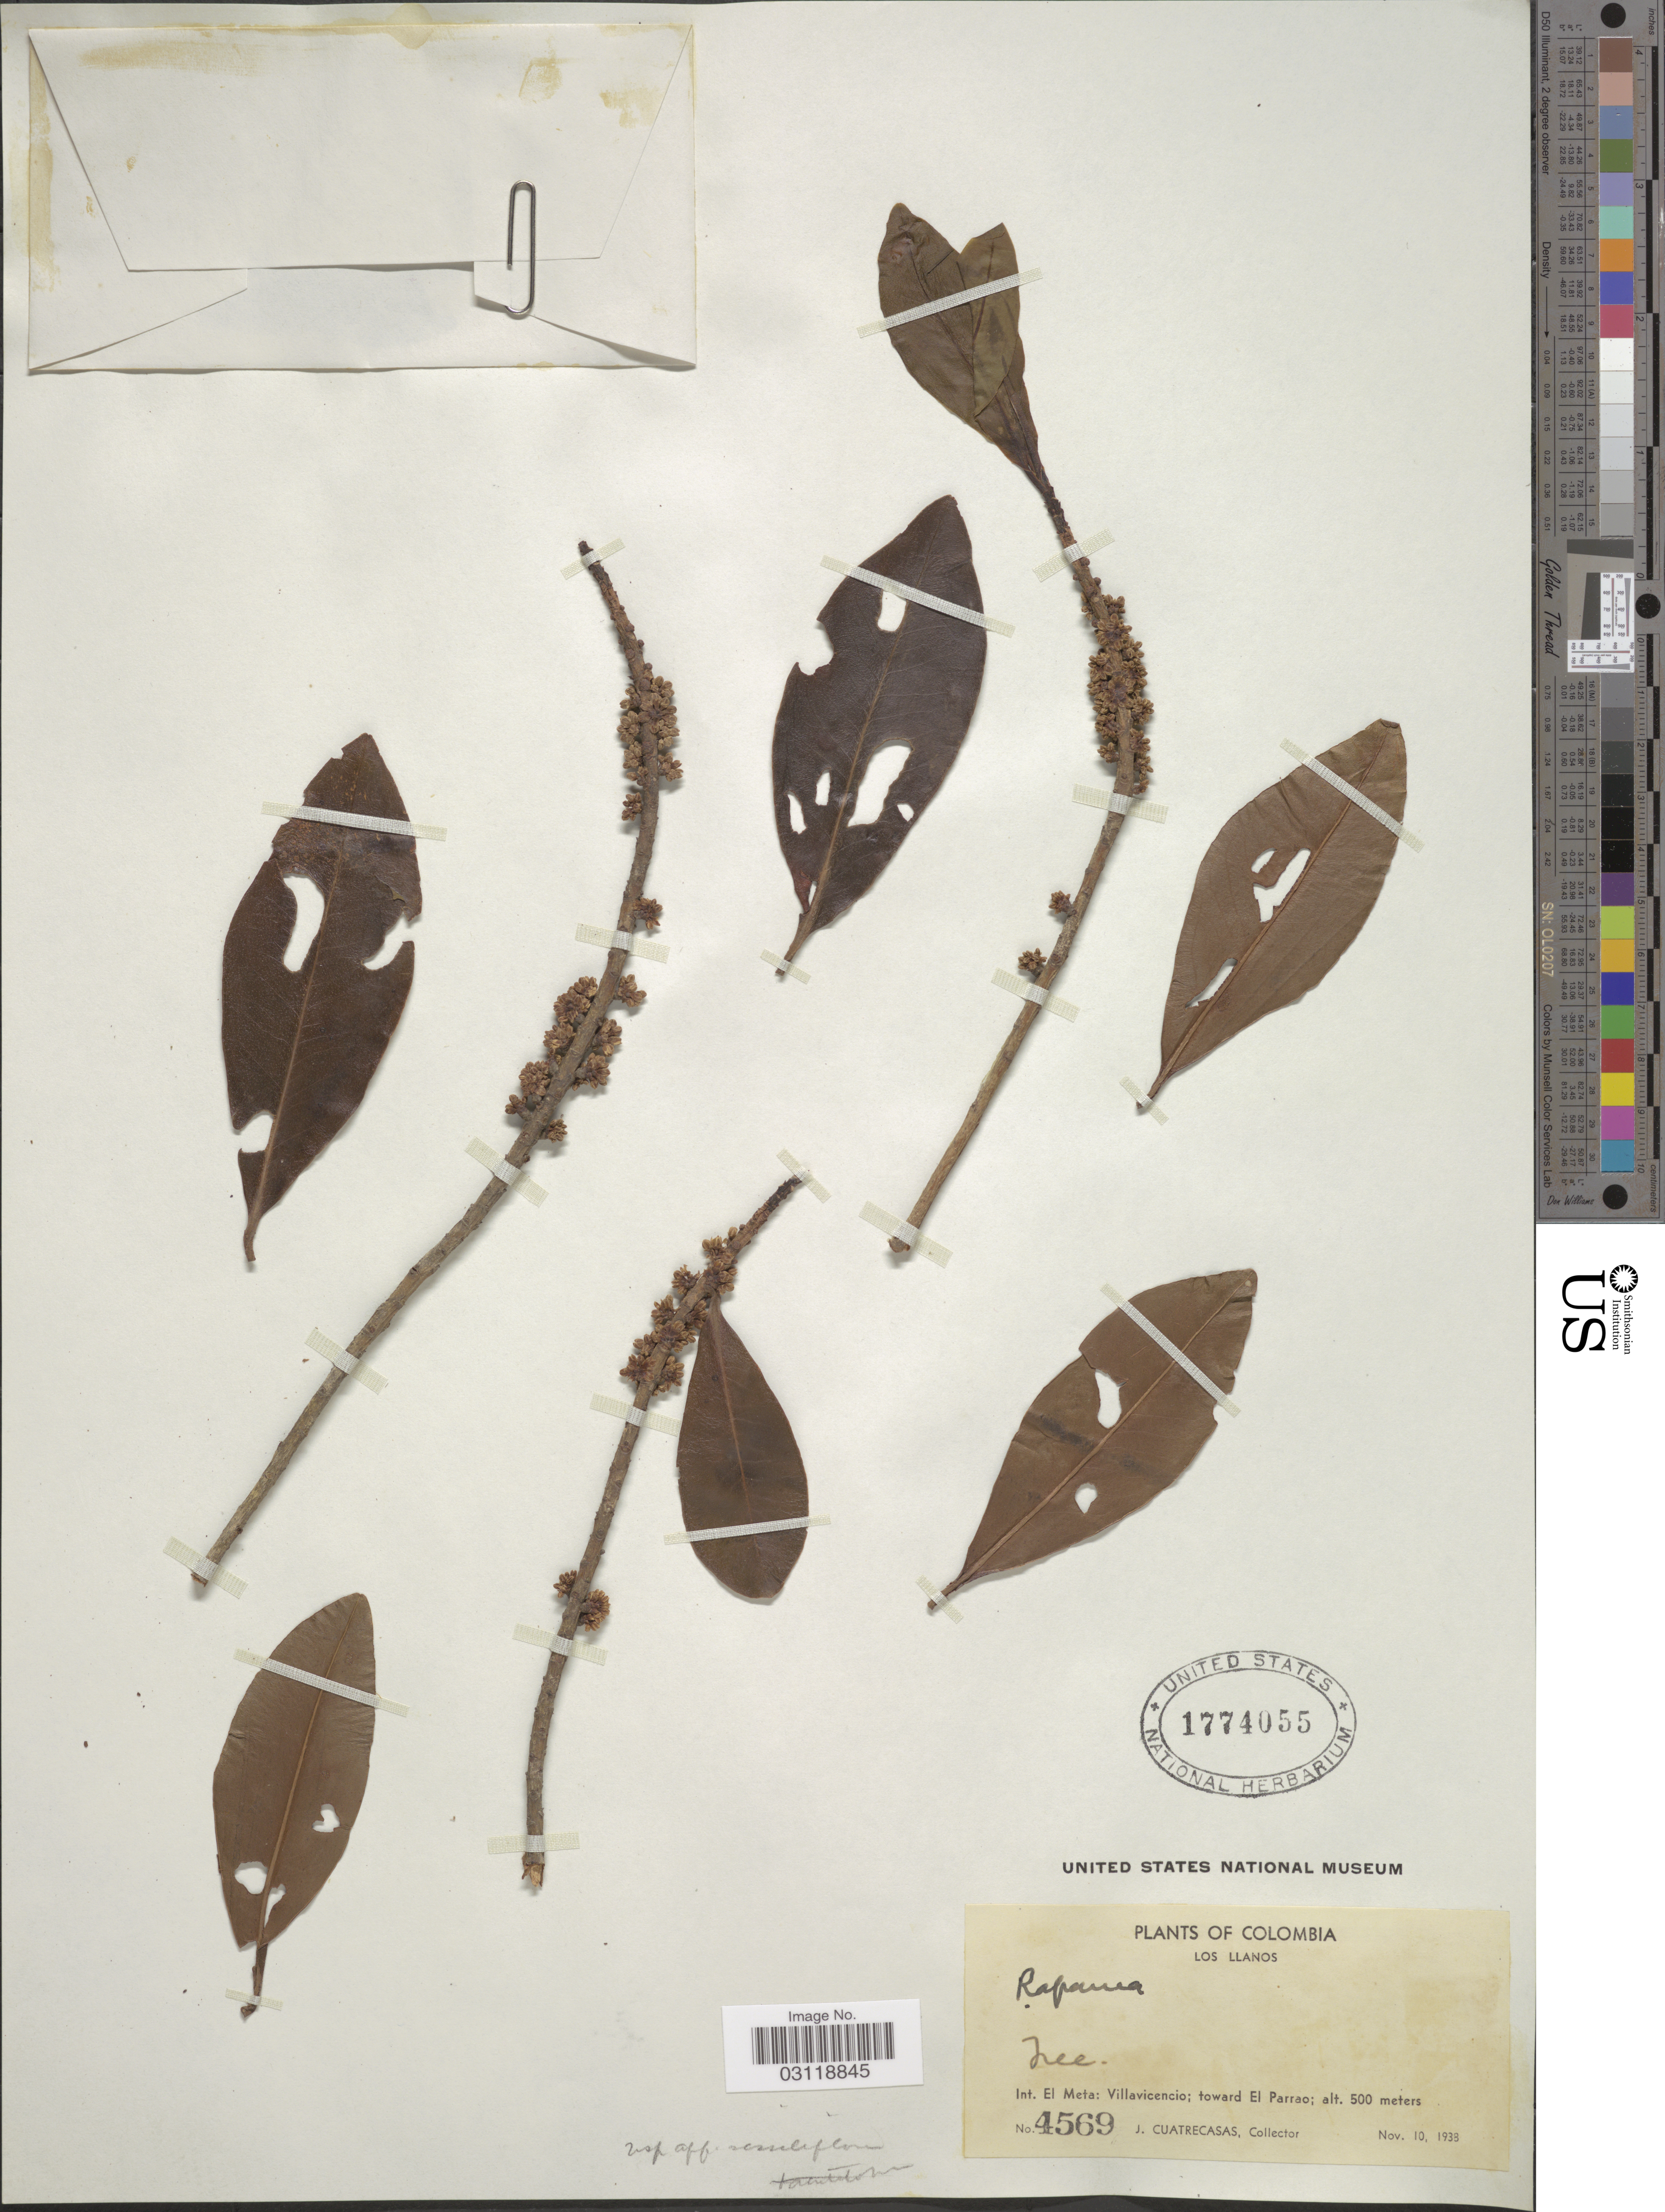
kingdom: Plantae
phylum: Tracheophyta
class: Magnoliopsida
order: Ericales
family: Primulaceae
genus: Rapanea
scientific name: Rapanea sp.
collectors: J. Cuatrecasas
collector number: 4569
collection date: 1938-11-10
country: Colombia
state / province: Meta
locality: Los Llanos. Int. El Meta: Villavicencio; toward El Parrao.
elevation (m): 500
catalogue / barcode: US 1774055